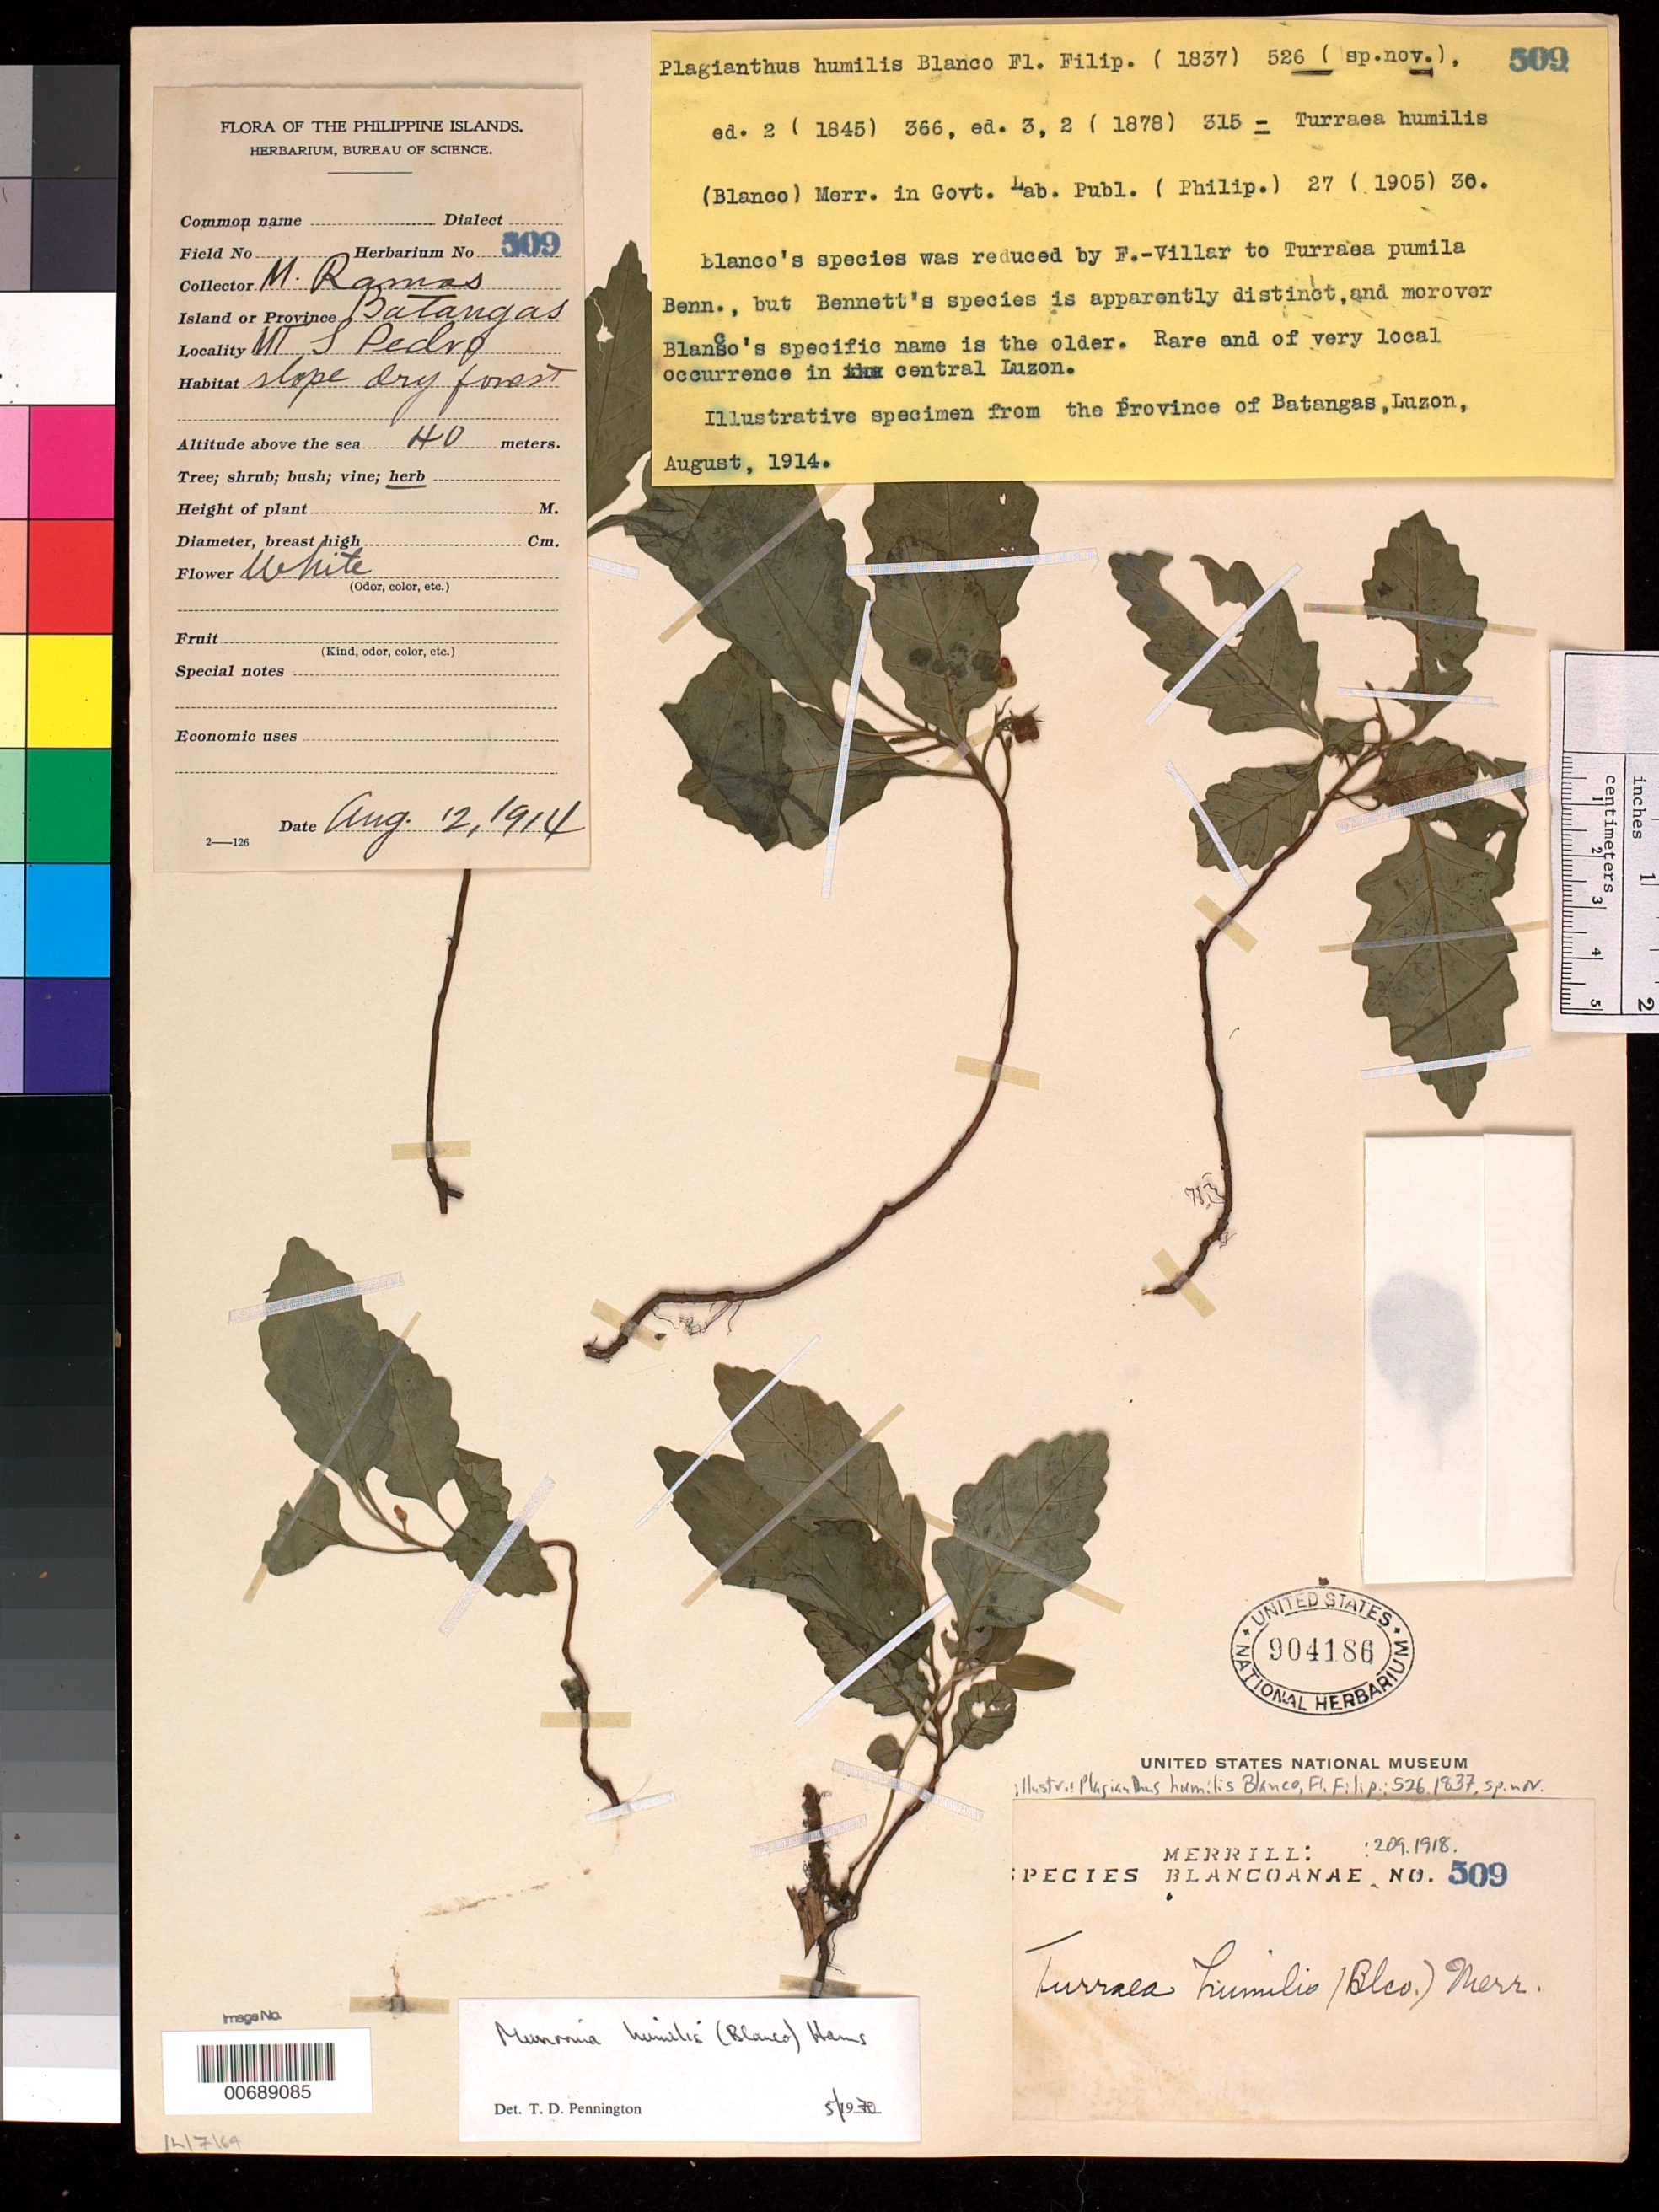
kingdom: Plantae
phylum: Tracheophyta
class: Magnoliopsida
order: Sapindales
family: Meliaceae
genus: Munronia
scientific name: Munronia humilis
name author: (Blanco) Harms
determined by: Pennington, --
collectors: M. Ramos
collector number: Sp. Blancoan. 0509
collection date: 1914-08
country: Philippines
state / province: Calabarzon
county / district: Batangas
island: Luzon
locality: Mt. San Pedro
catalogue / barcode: US 904186